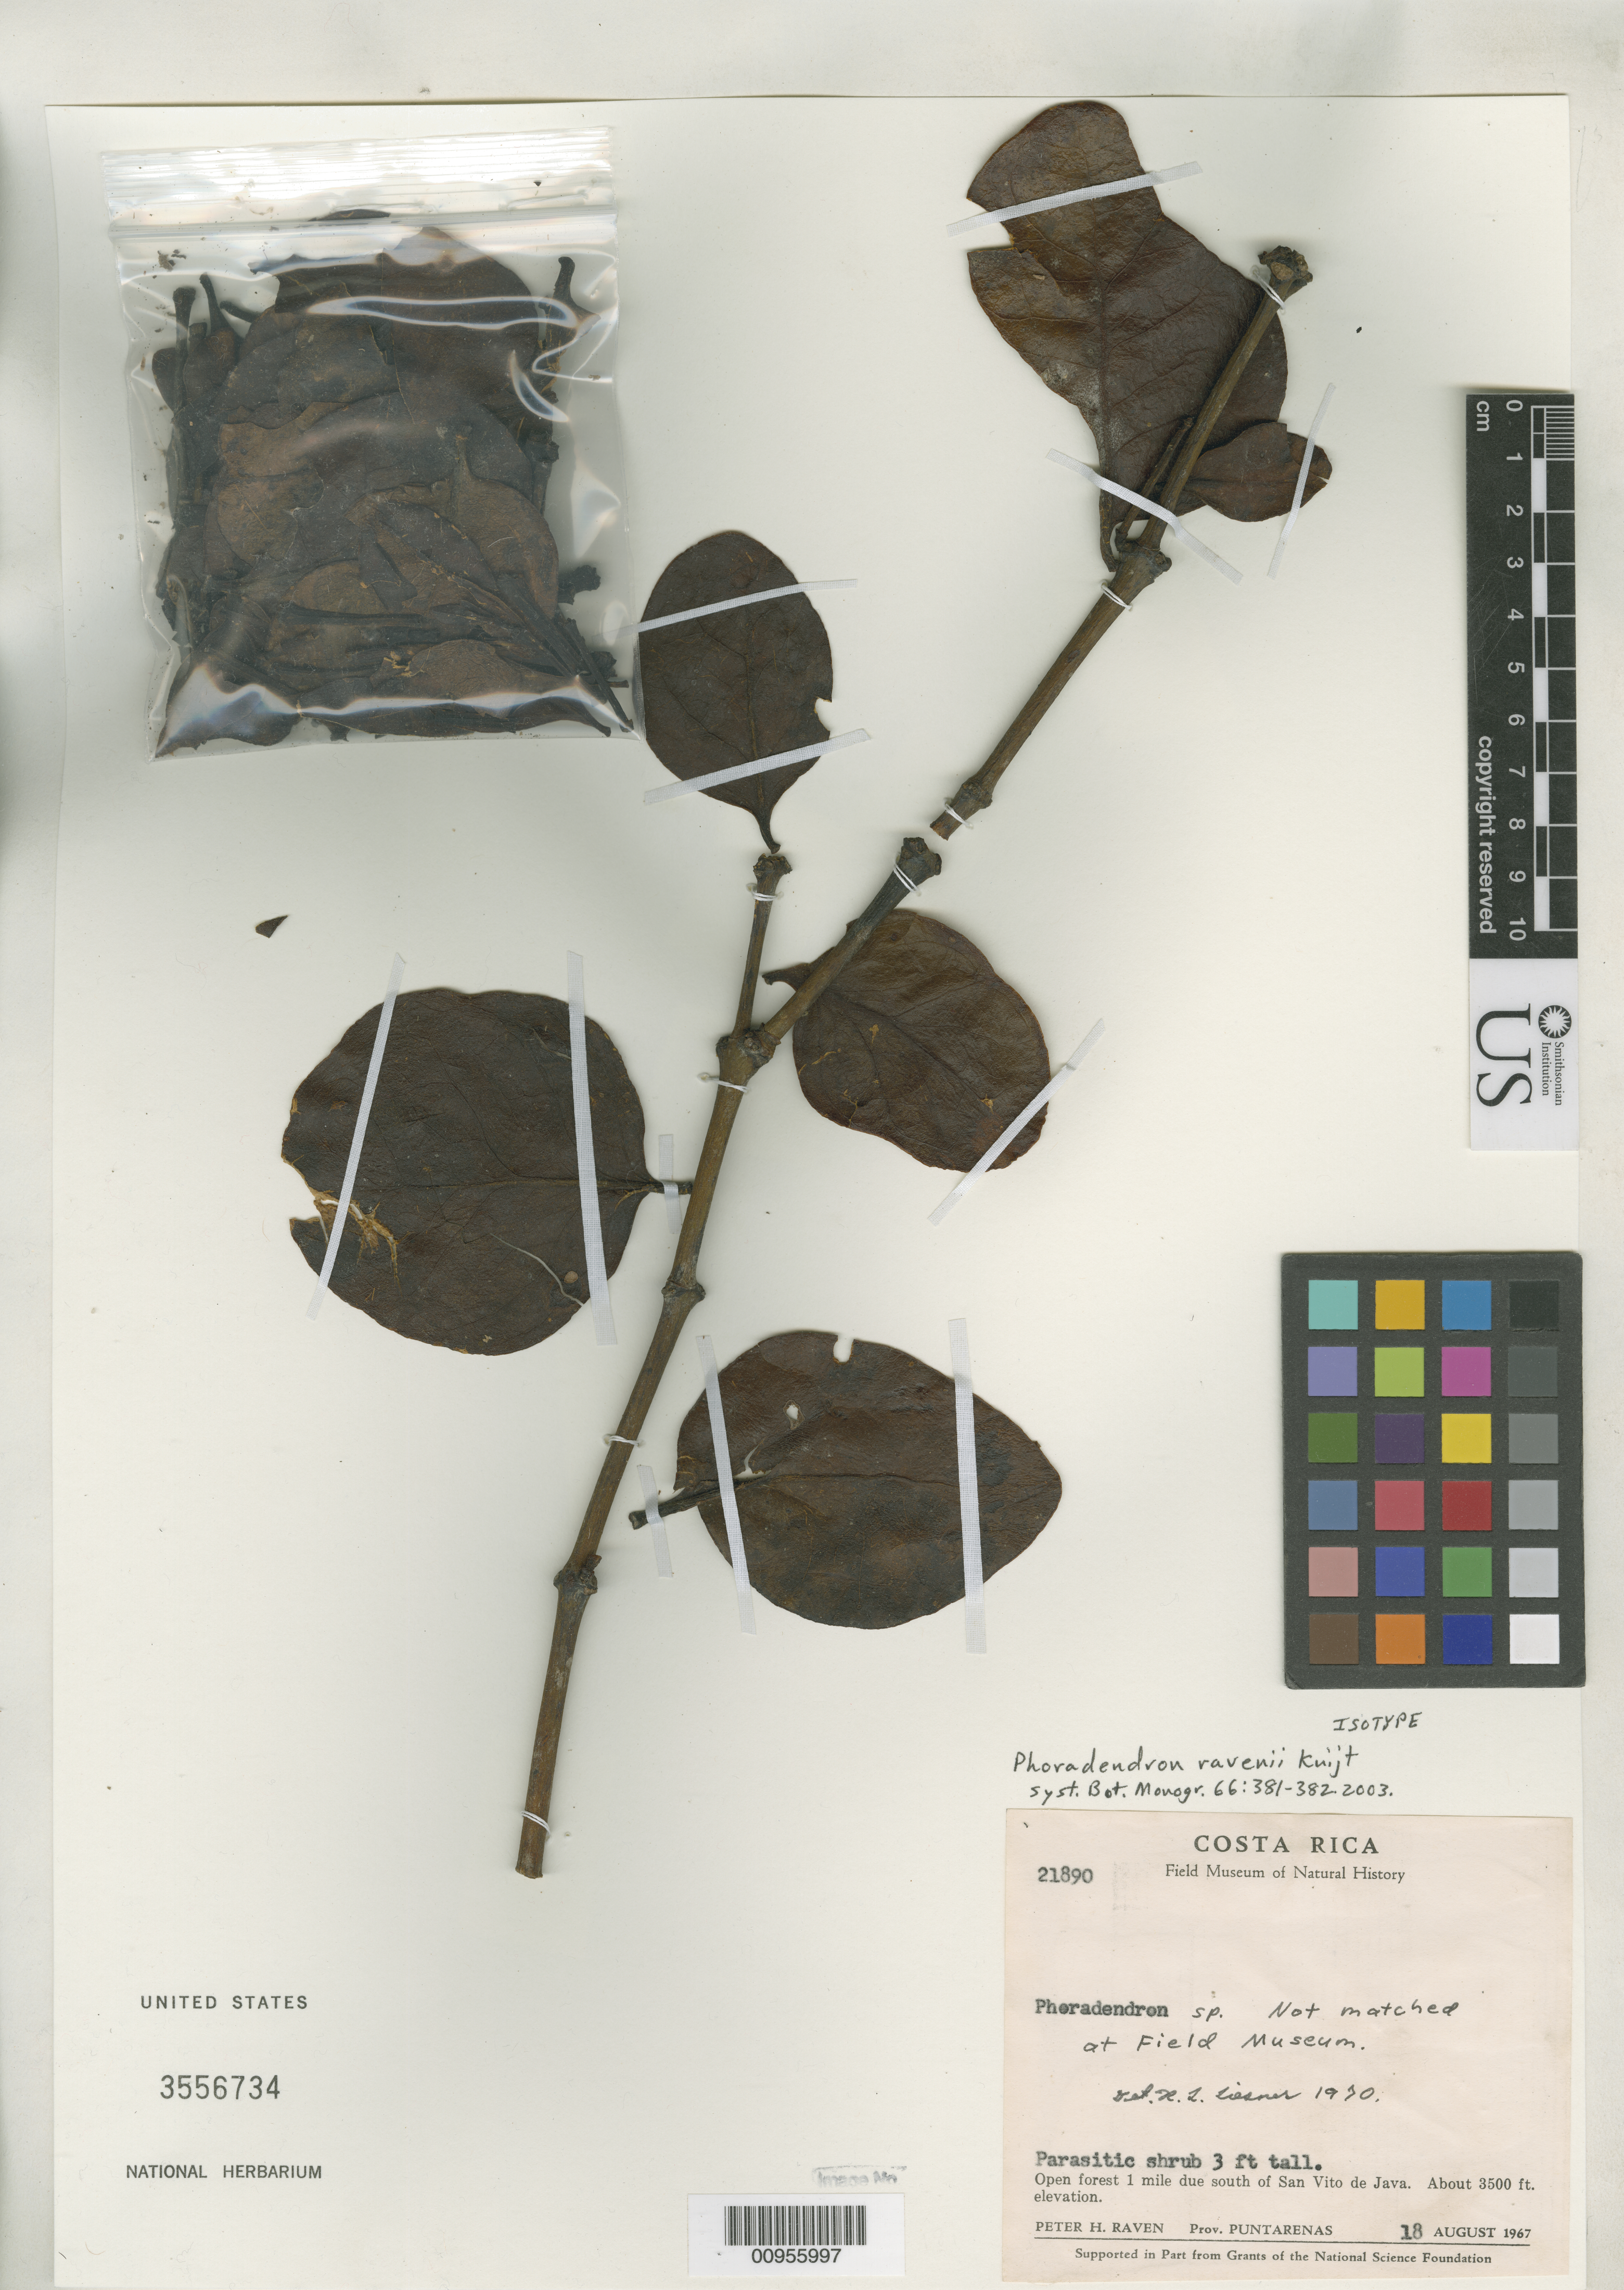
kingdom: Plantae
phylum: Tracheophyta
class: Magnoliopsida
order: Santalales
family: Viscaceae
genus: Phoradendron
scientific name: Phoradendron ravenii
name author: Kuijt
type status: Isotype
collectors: P. Raven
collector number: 21890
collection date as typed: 18 Aug 1967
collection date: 1967-08-18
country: Costa Rica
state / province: Puntarenas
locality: Open forest 1 mile due south of San Vito de Java.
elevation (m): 1067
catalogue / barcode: US 3556734